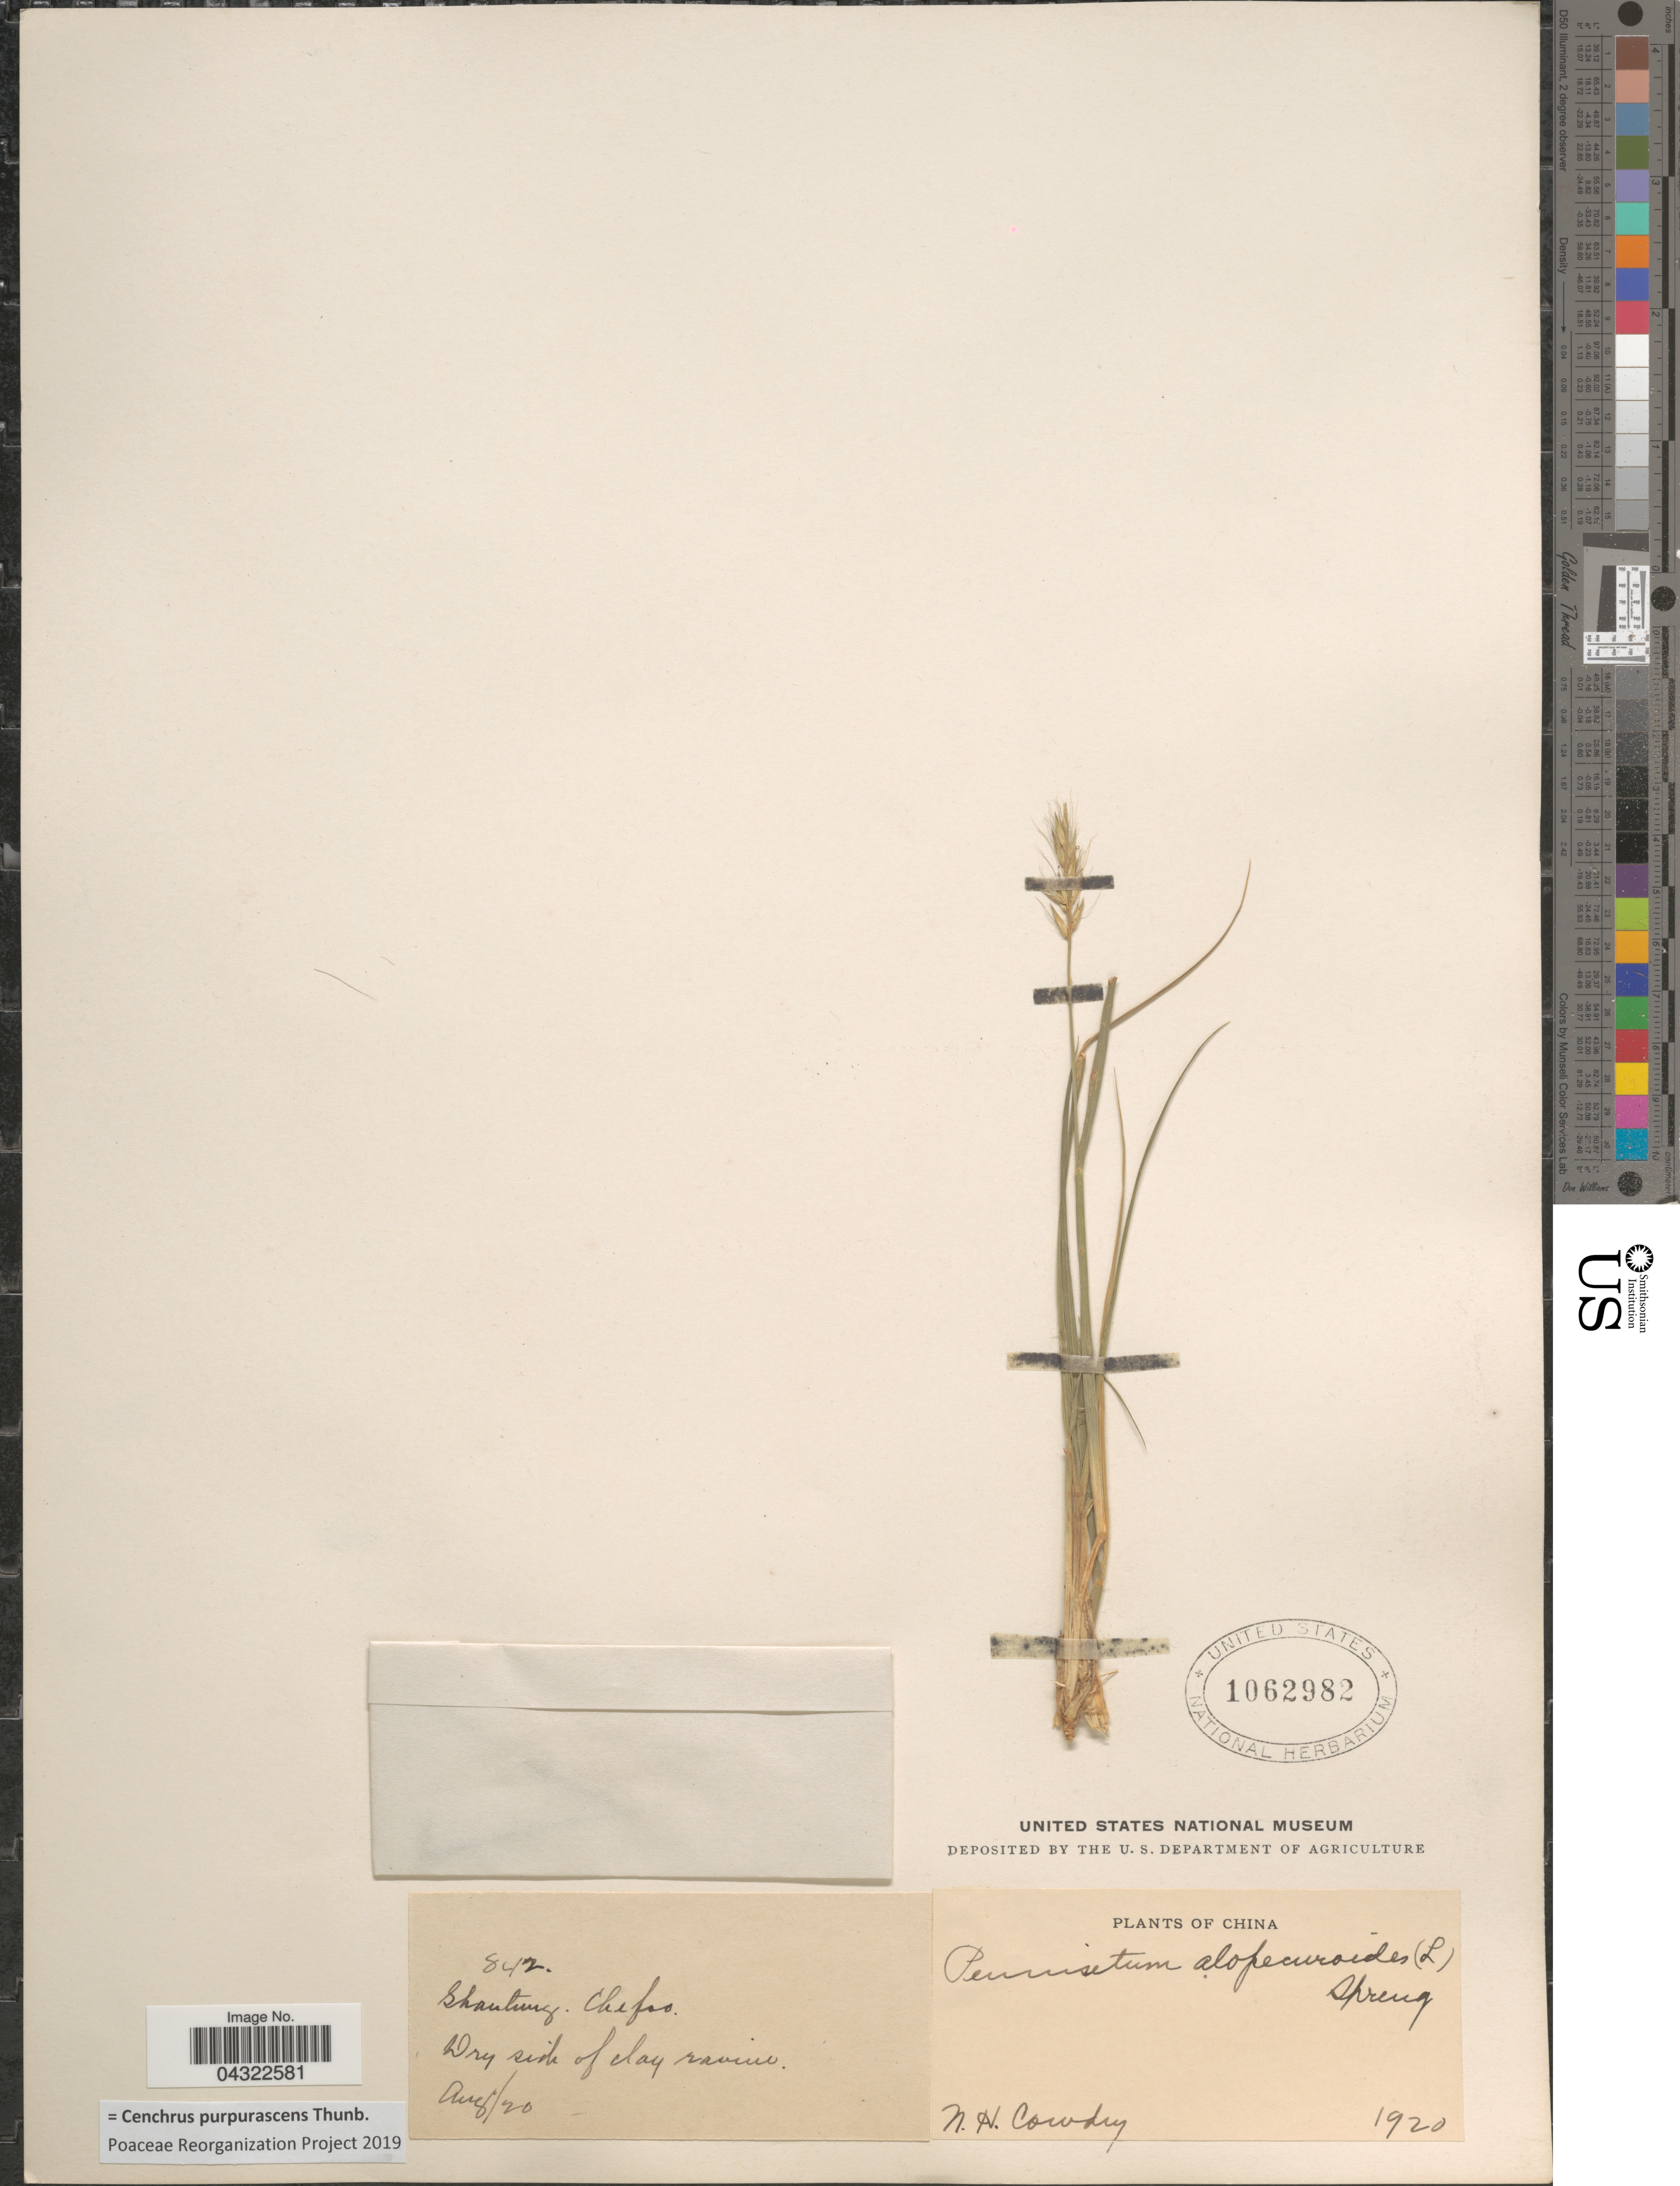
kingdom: Plantae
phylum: Tracheophyta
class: Liliopsida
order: Poales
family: Poaceae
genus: Cenchrus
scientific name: Cenchrus purpurascens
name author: Thunb.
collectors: N. H. Cowdry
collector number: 842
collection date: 1920-08-20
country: China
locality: Dry side of clay ravine.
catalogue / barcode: US 1062982